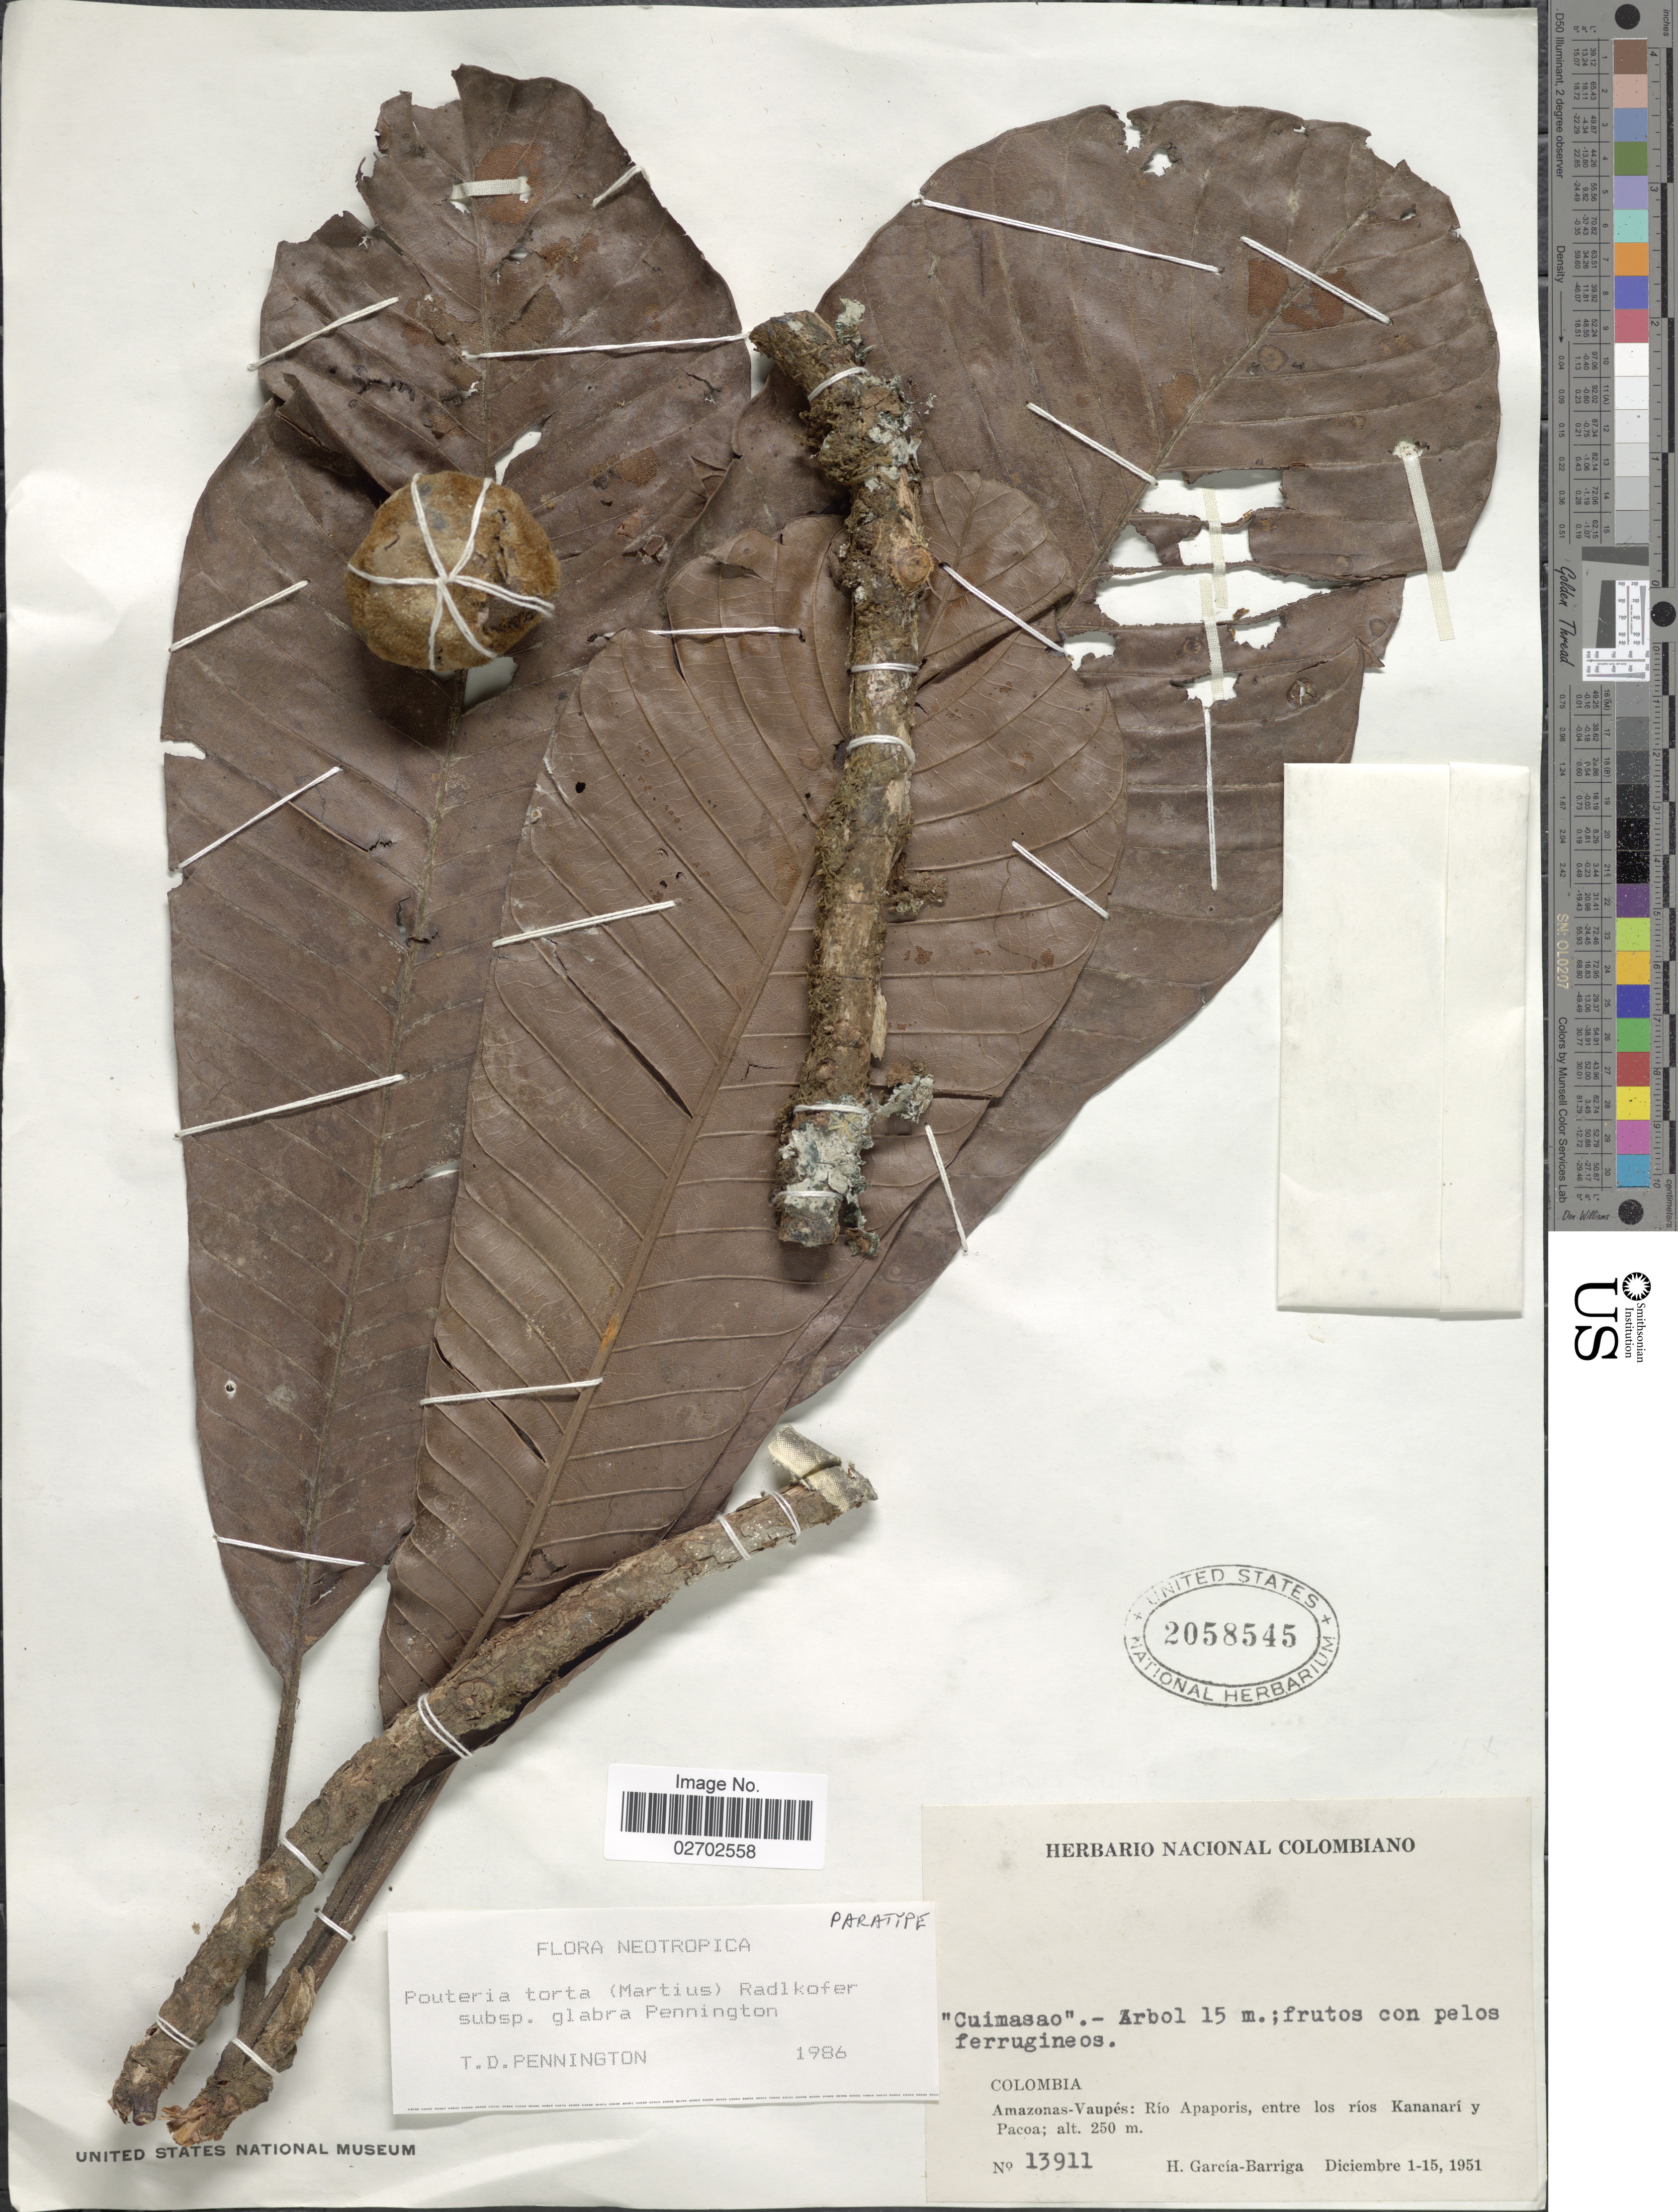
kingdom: Plantae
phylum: Tracheophyta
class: Magnoliopsida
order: Ericales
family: Sapotaceae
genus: Pouteria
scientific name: Pouteria torta subsp. glabra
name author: T.D. Penn.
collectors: H. García Barriga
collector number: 13911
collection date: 1951-12-01/1951-12-15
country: Colombia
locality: Amazonas-Vaupés: Rio Apaporis, entre los ríos Kananarí y Pacoa.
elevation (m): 250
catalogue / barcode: US 2058545